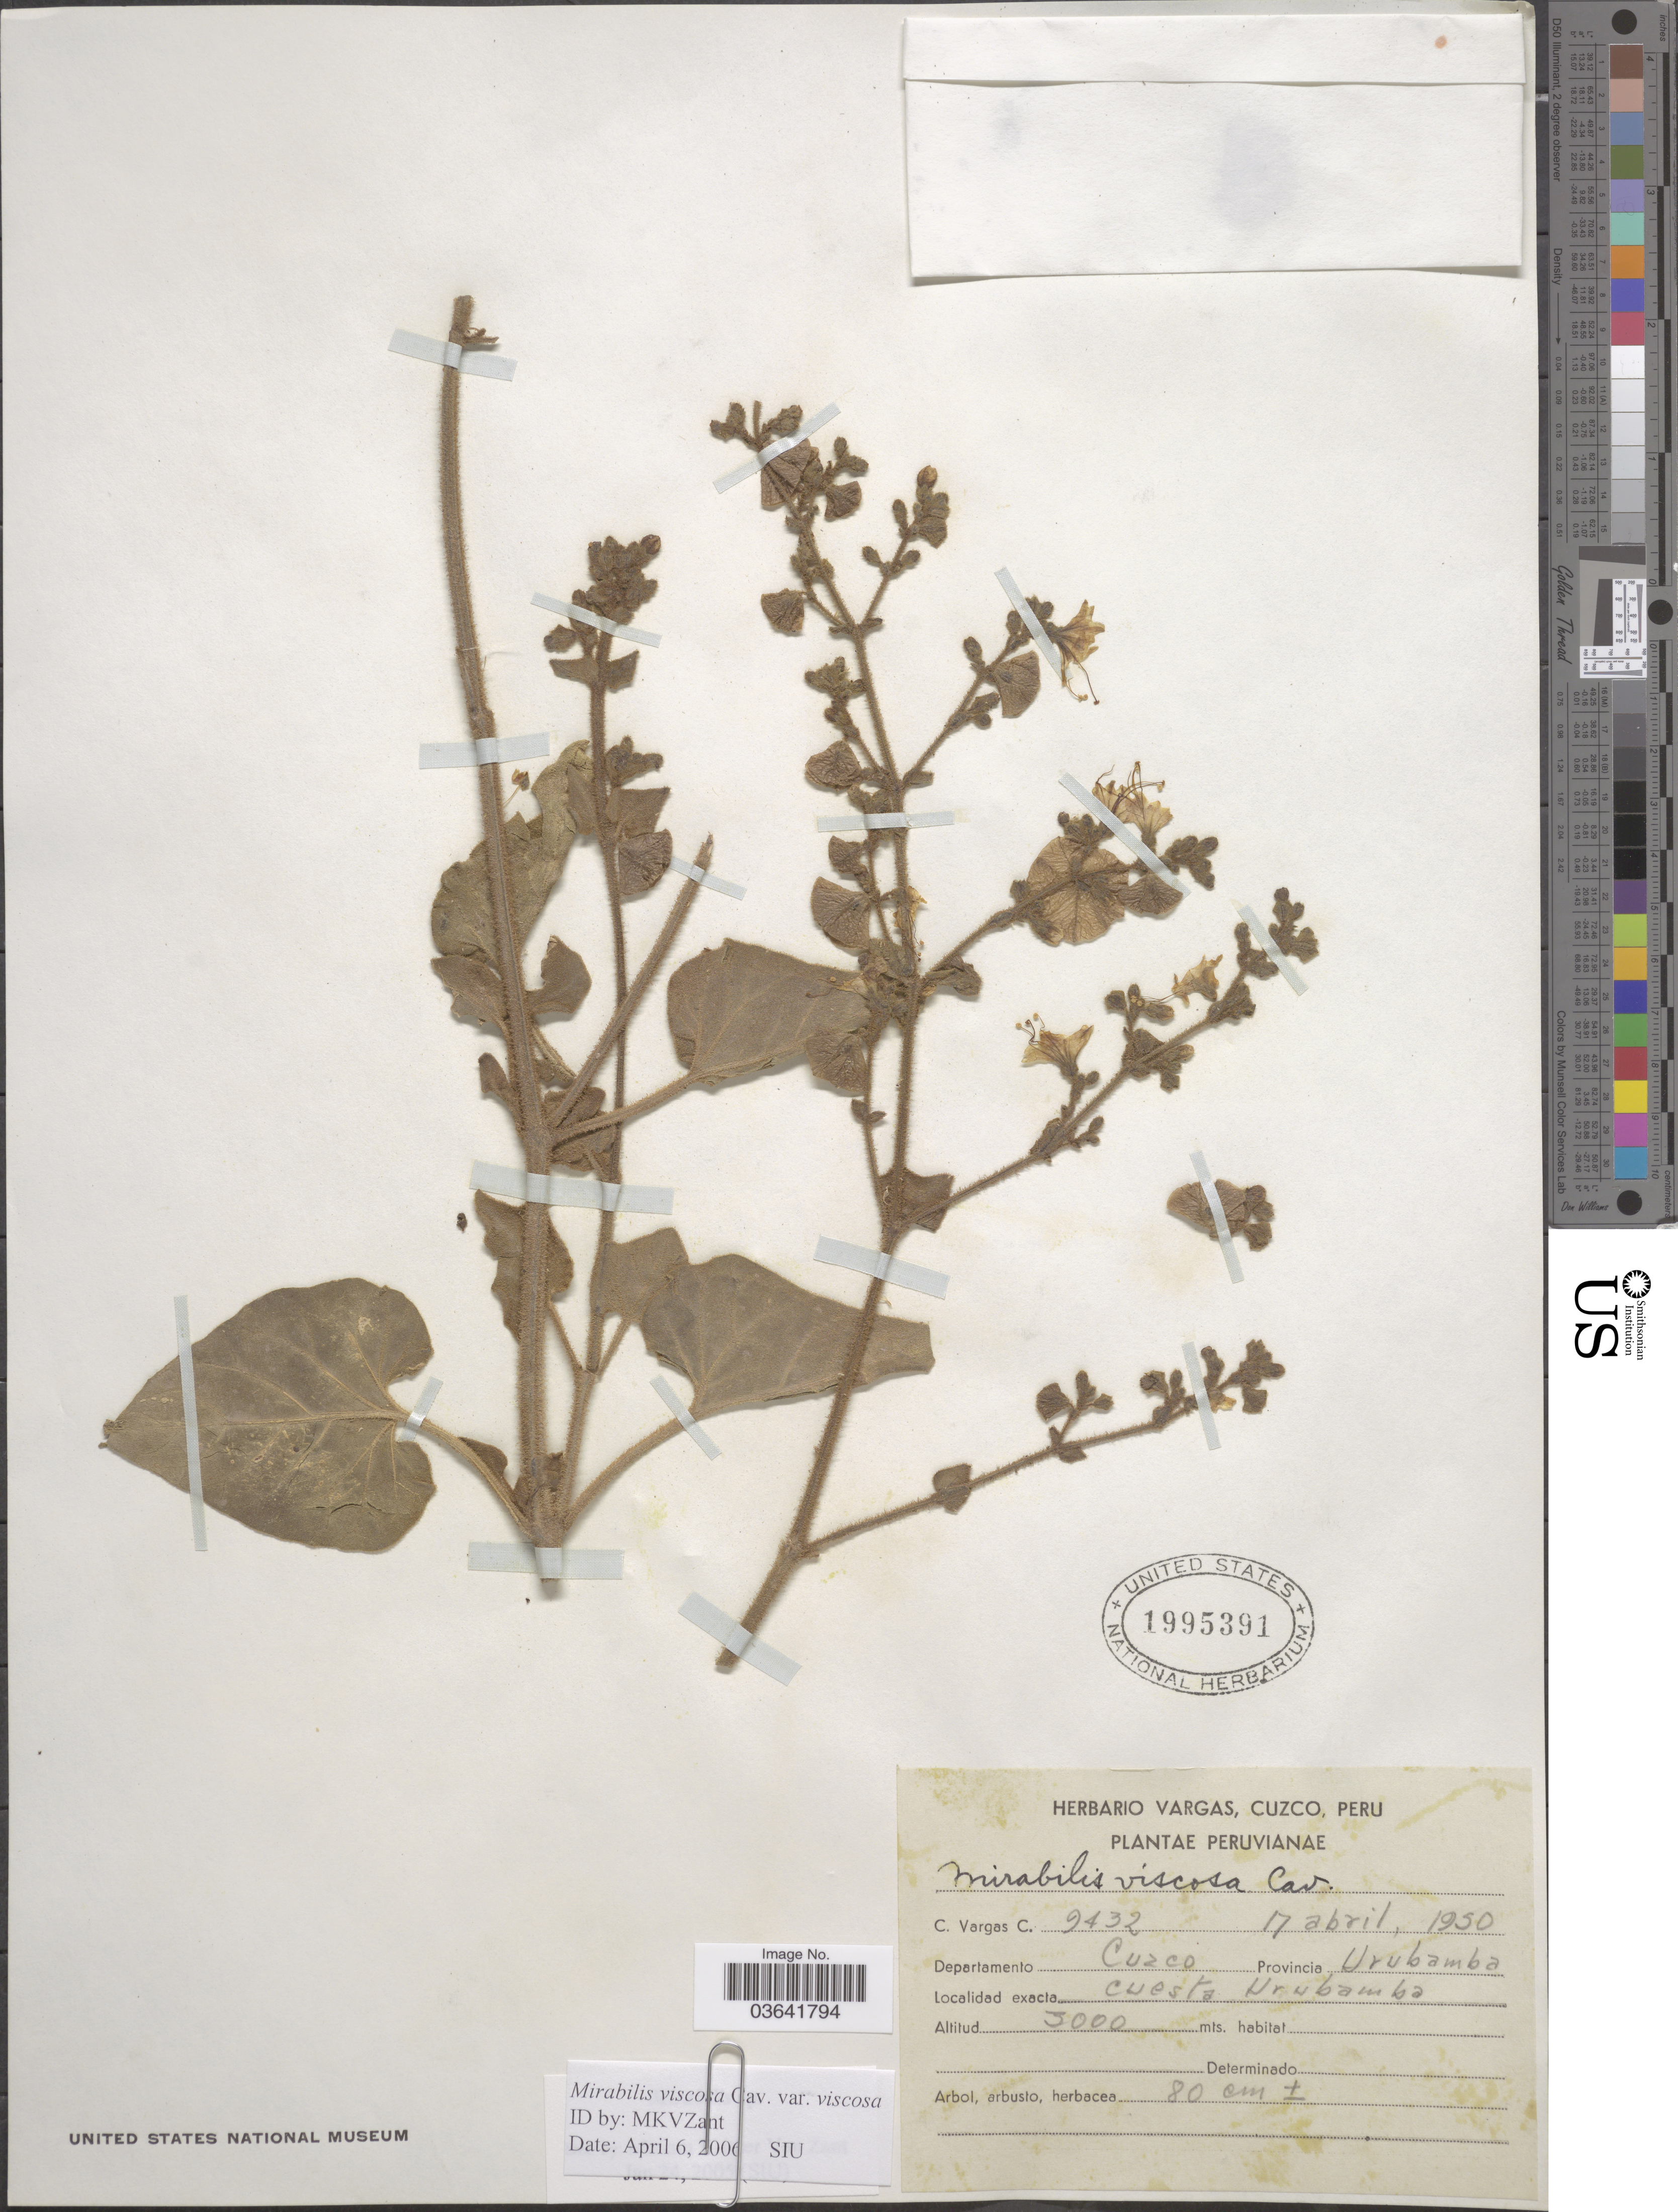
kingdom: Plantae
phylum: Tracheophyta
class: Magnoliopsida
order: Caryophyllales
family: Nyctaginaceae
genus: Mirabilis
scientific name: Mirabilis viscosa var. viscosa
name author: Cav.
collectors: C. Vargas Calderón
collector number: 9432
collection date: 1950-04-17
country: Peru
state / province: Cusco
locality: Departamento Cuzco, Provincia Urubamba. Cuesta Urubamba.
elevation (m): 3000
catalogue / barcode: US 1995391